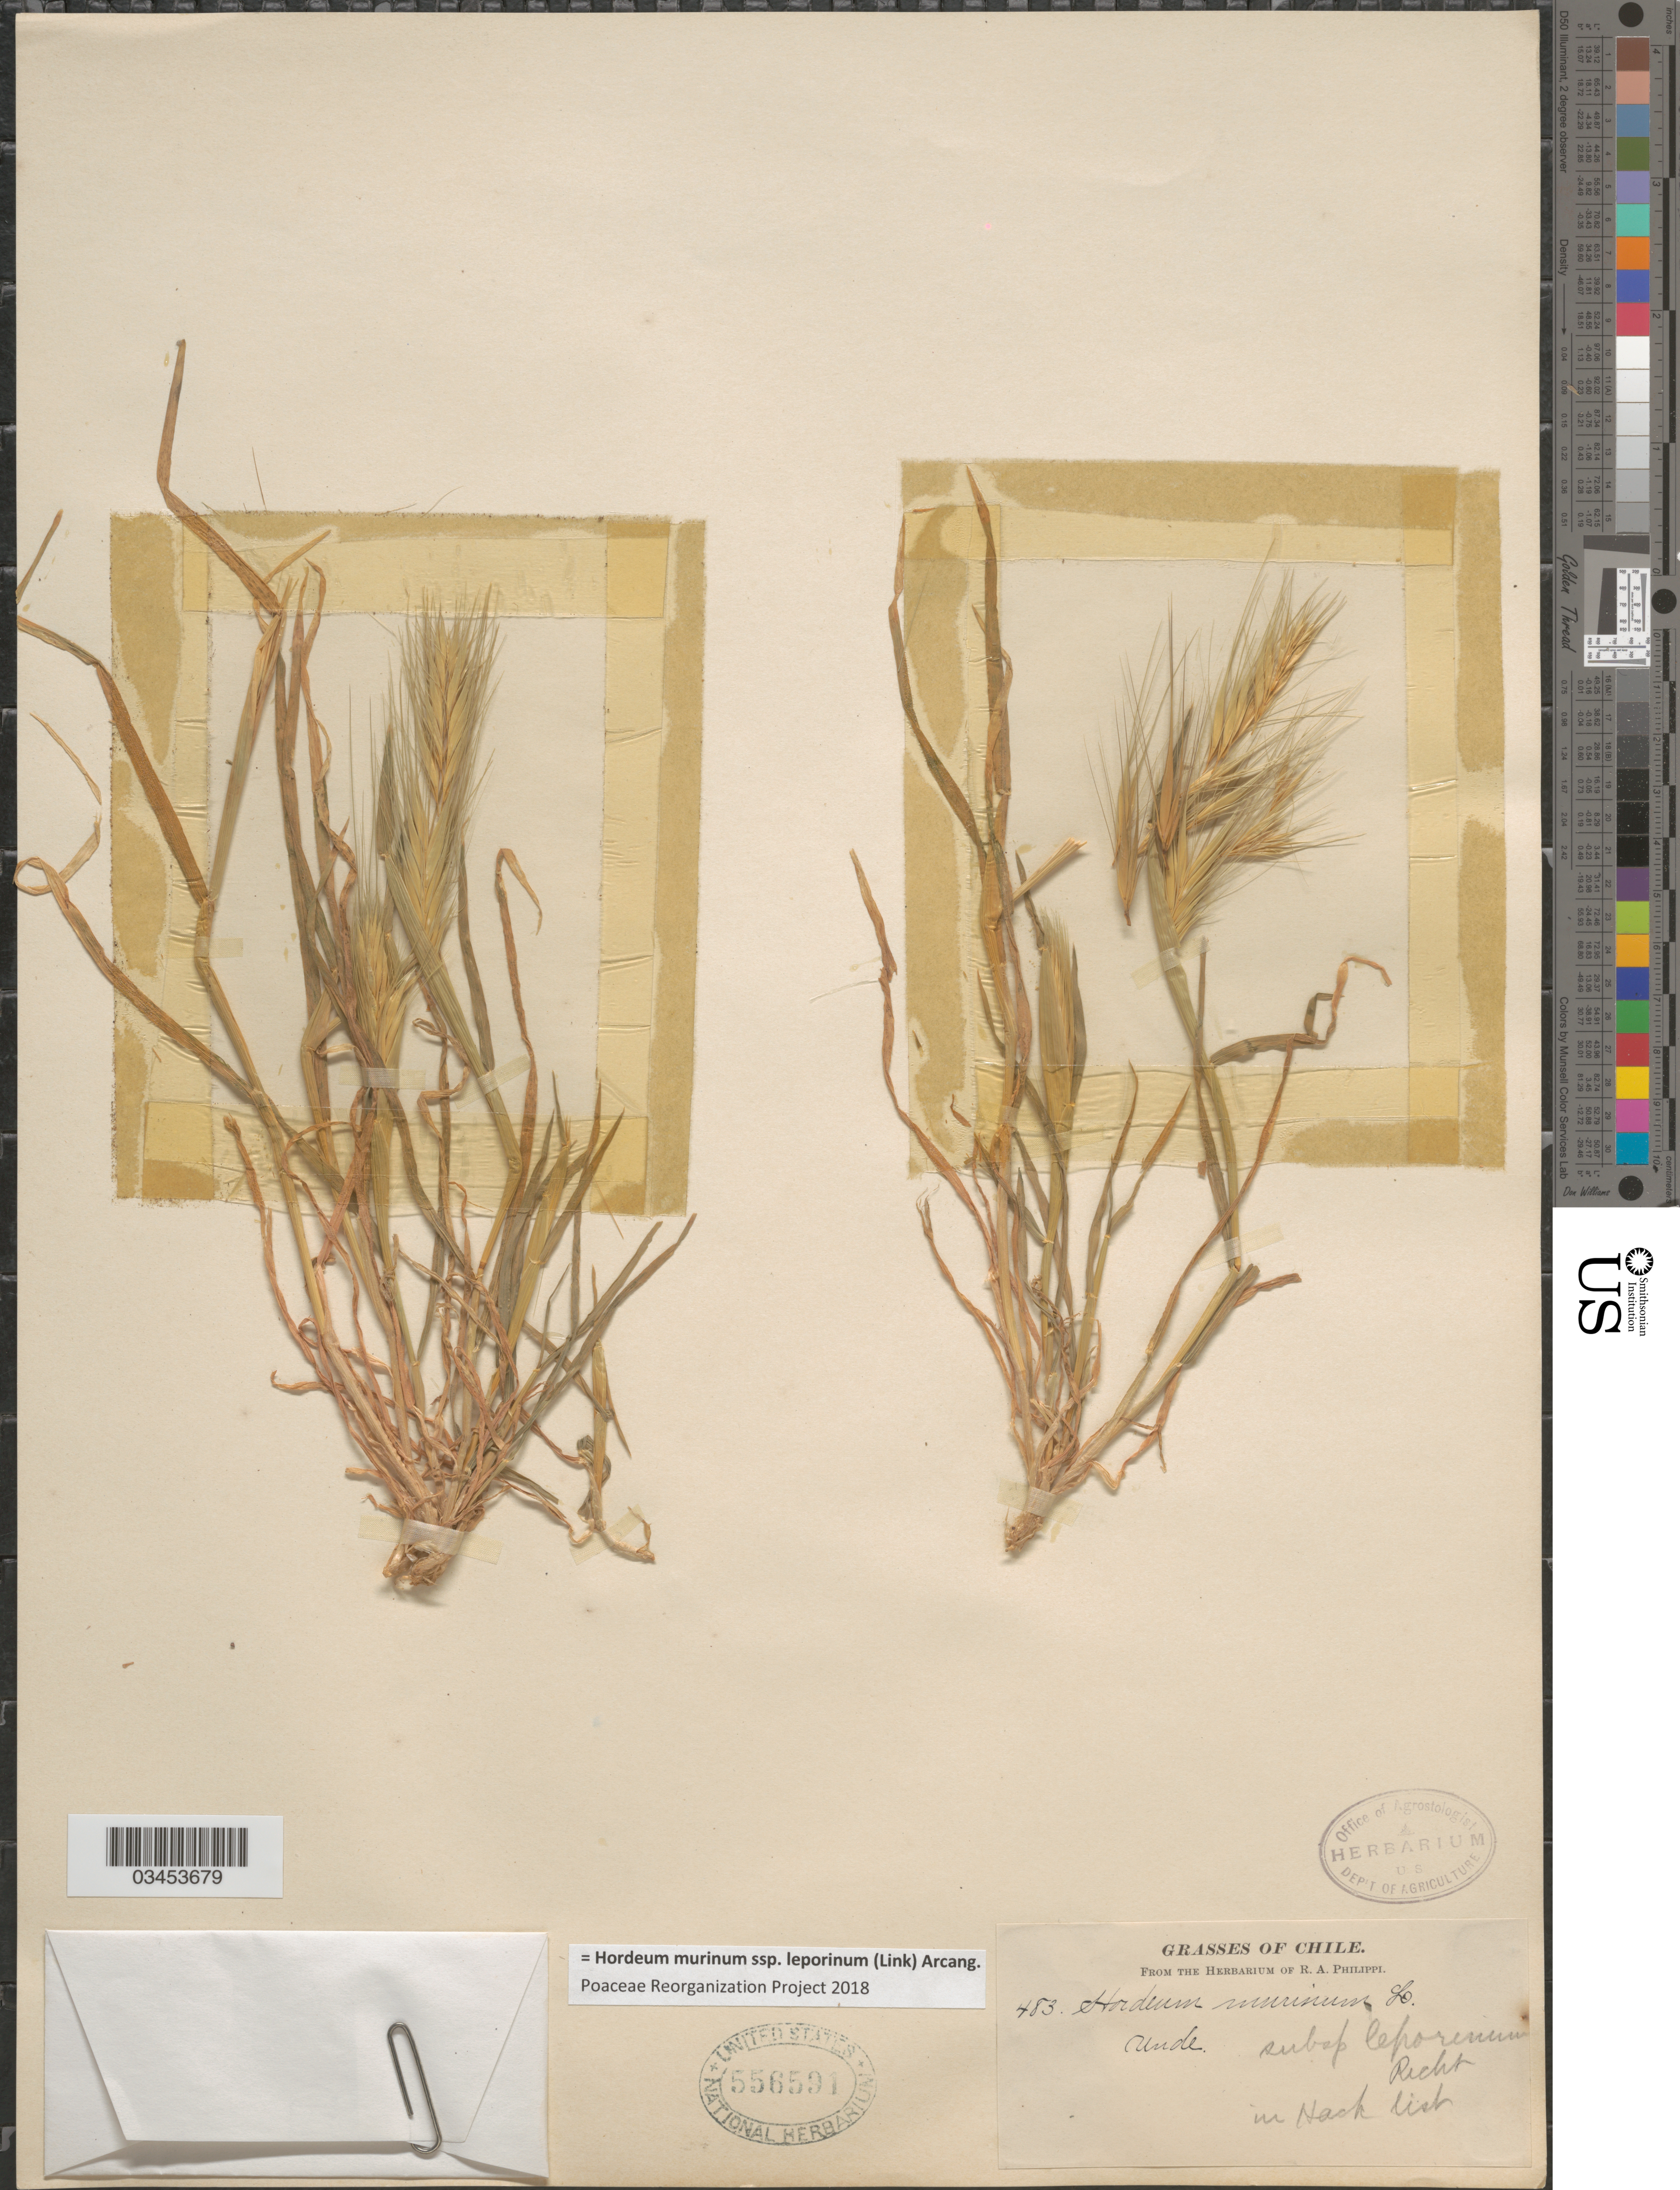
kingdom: Plantae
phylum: Tracheophyta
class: Liliopsida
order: Poales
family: Poaceae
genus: Hordeum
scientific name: Hordeum murinum subsp. leporinum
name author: (Link) Arcang.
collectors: ex. herb. R.A. Philippi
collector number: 483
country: Chile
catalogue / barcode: US 556591